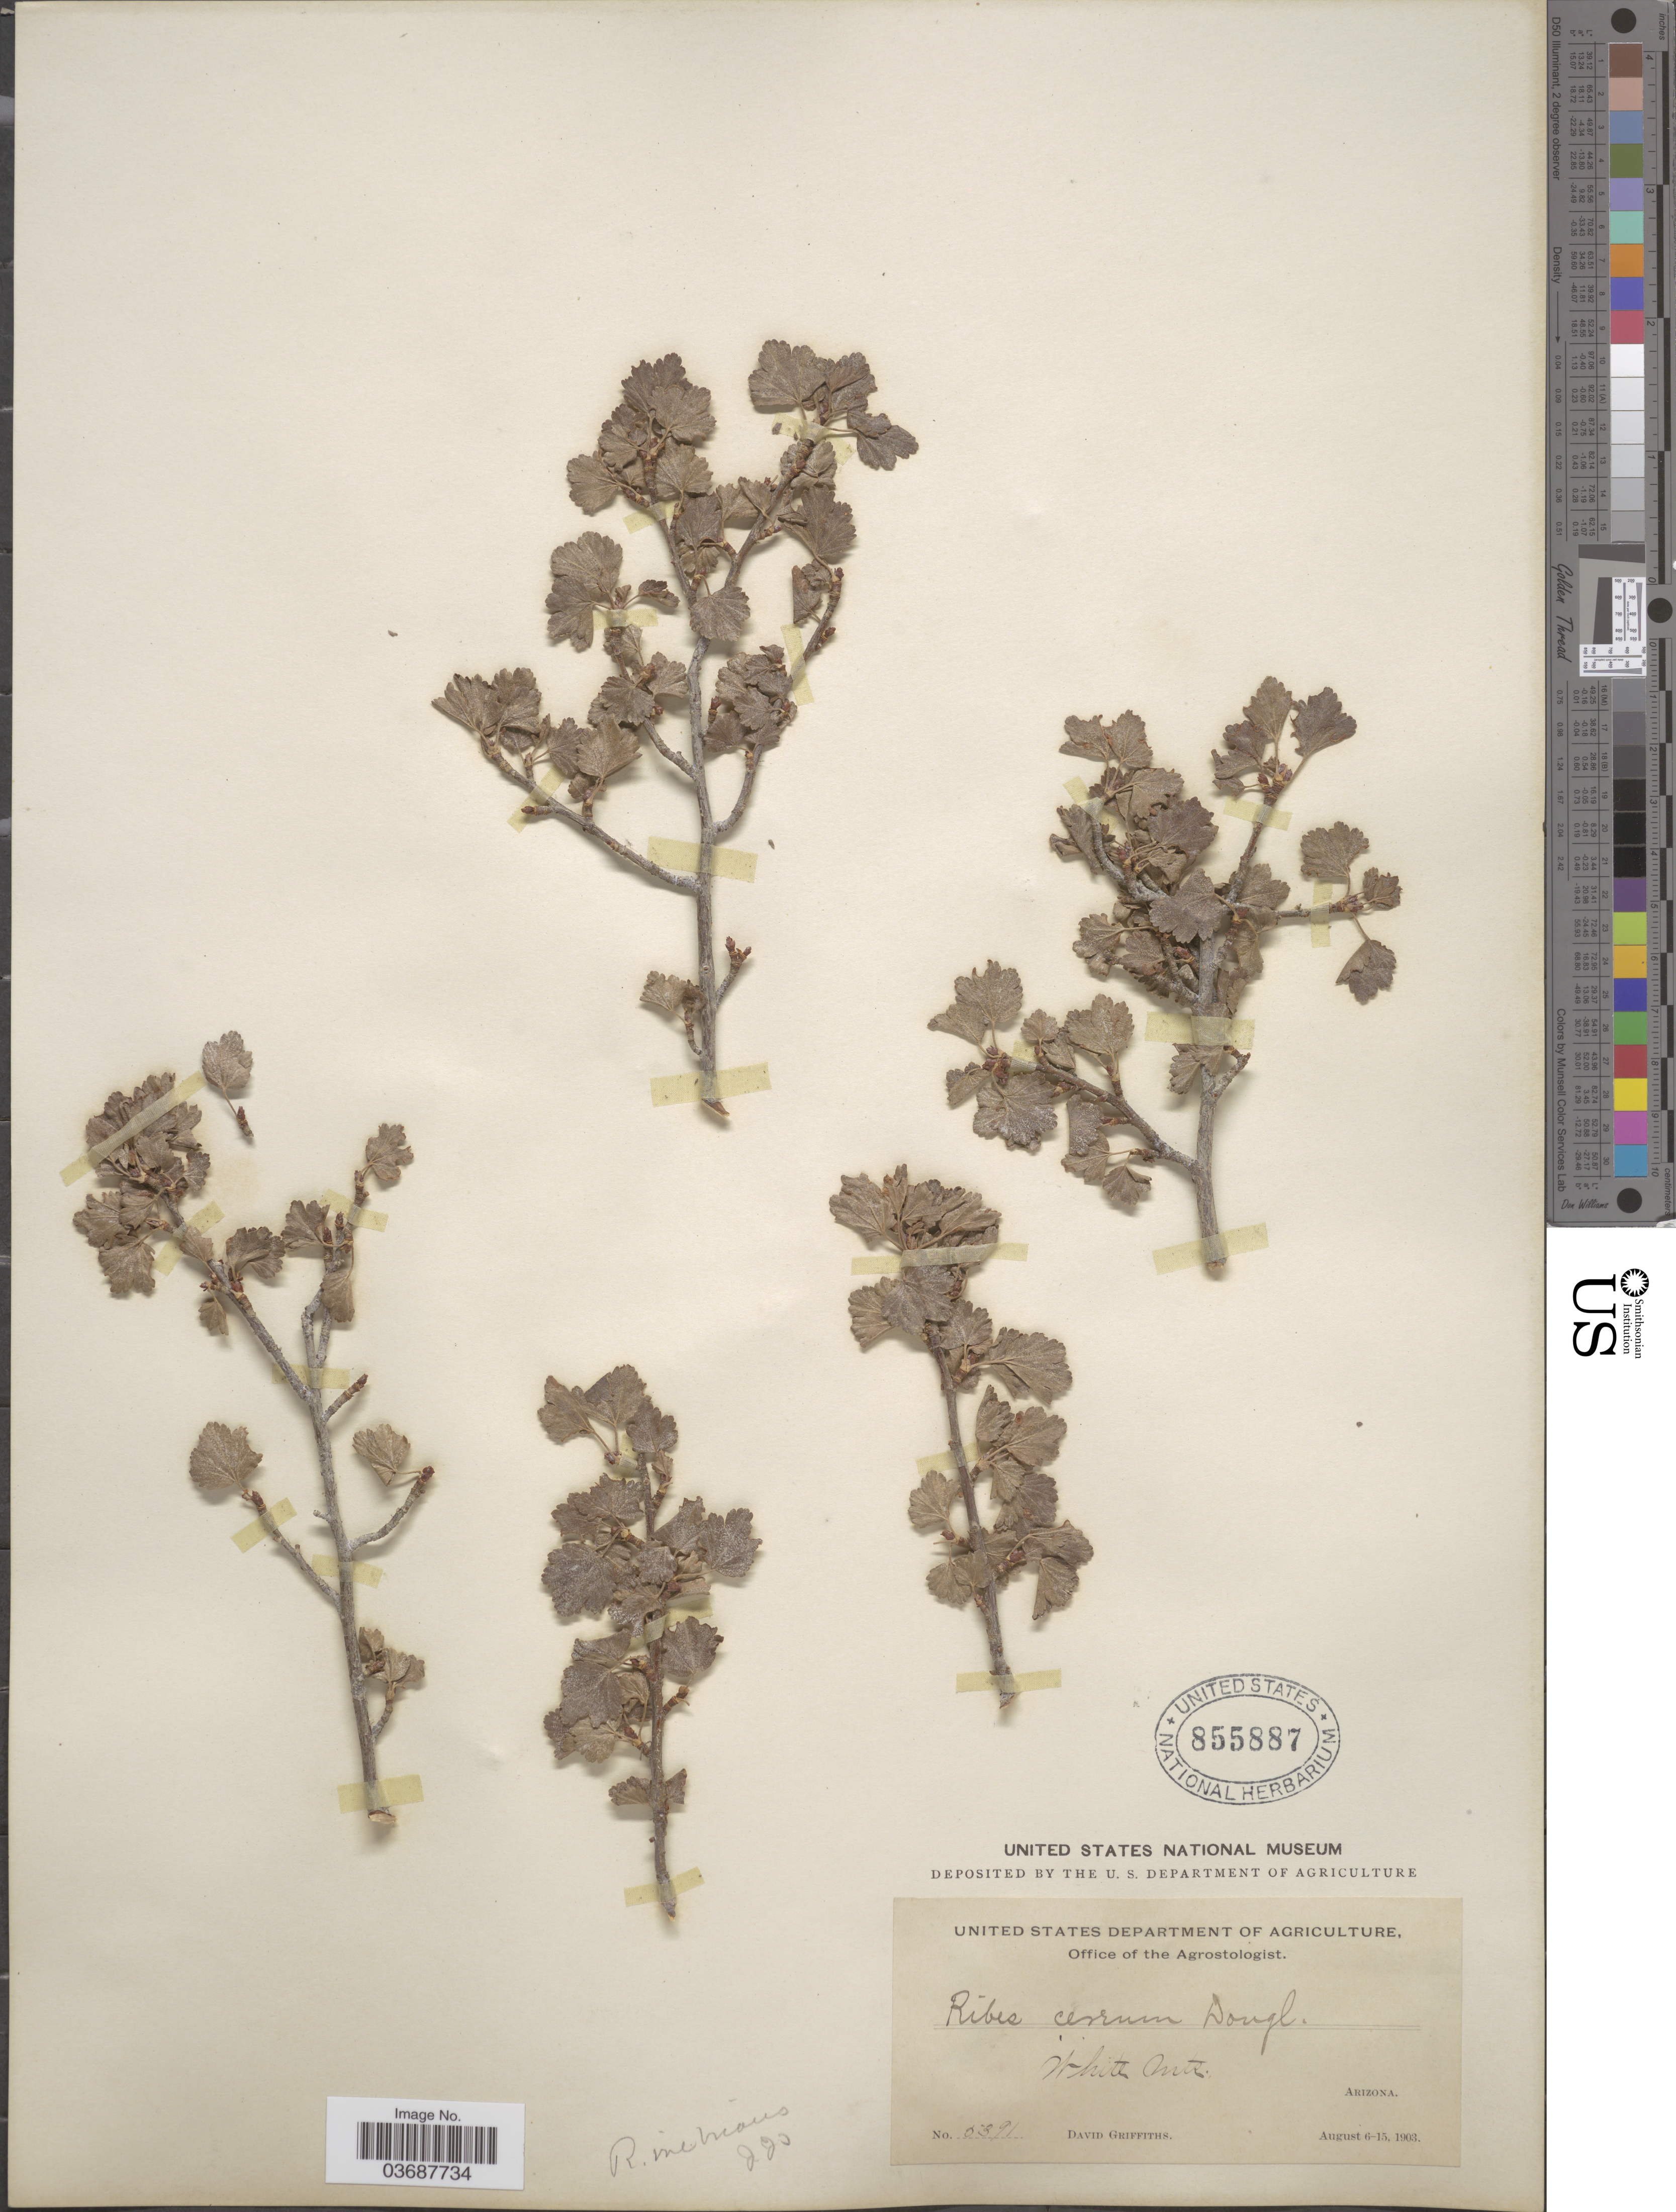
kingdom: Plantae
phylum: Tracheophyta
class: Magnoliopsida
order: Saxifragales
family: Grossulariaceae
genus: Ribes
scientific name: Ribes inebrians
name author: Lindl.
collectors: D. Griffiths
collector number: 5391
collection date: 1903-08-06/1903-08-15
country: United States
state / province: Arizona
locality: White Mts.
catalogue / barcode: US 855887